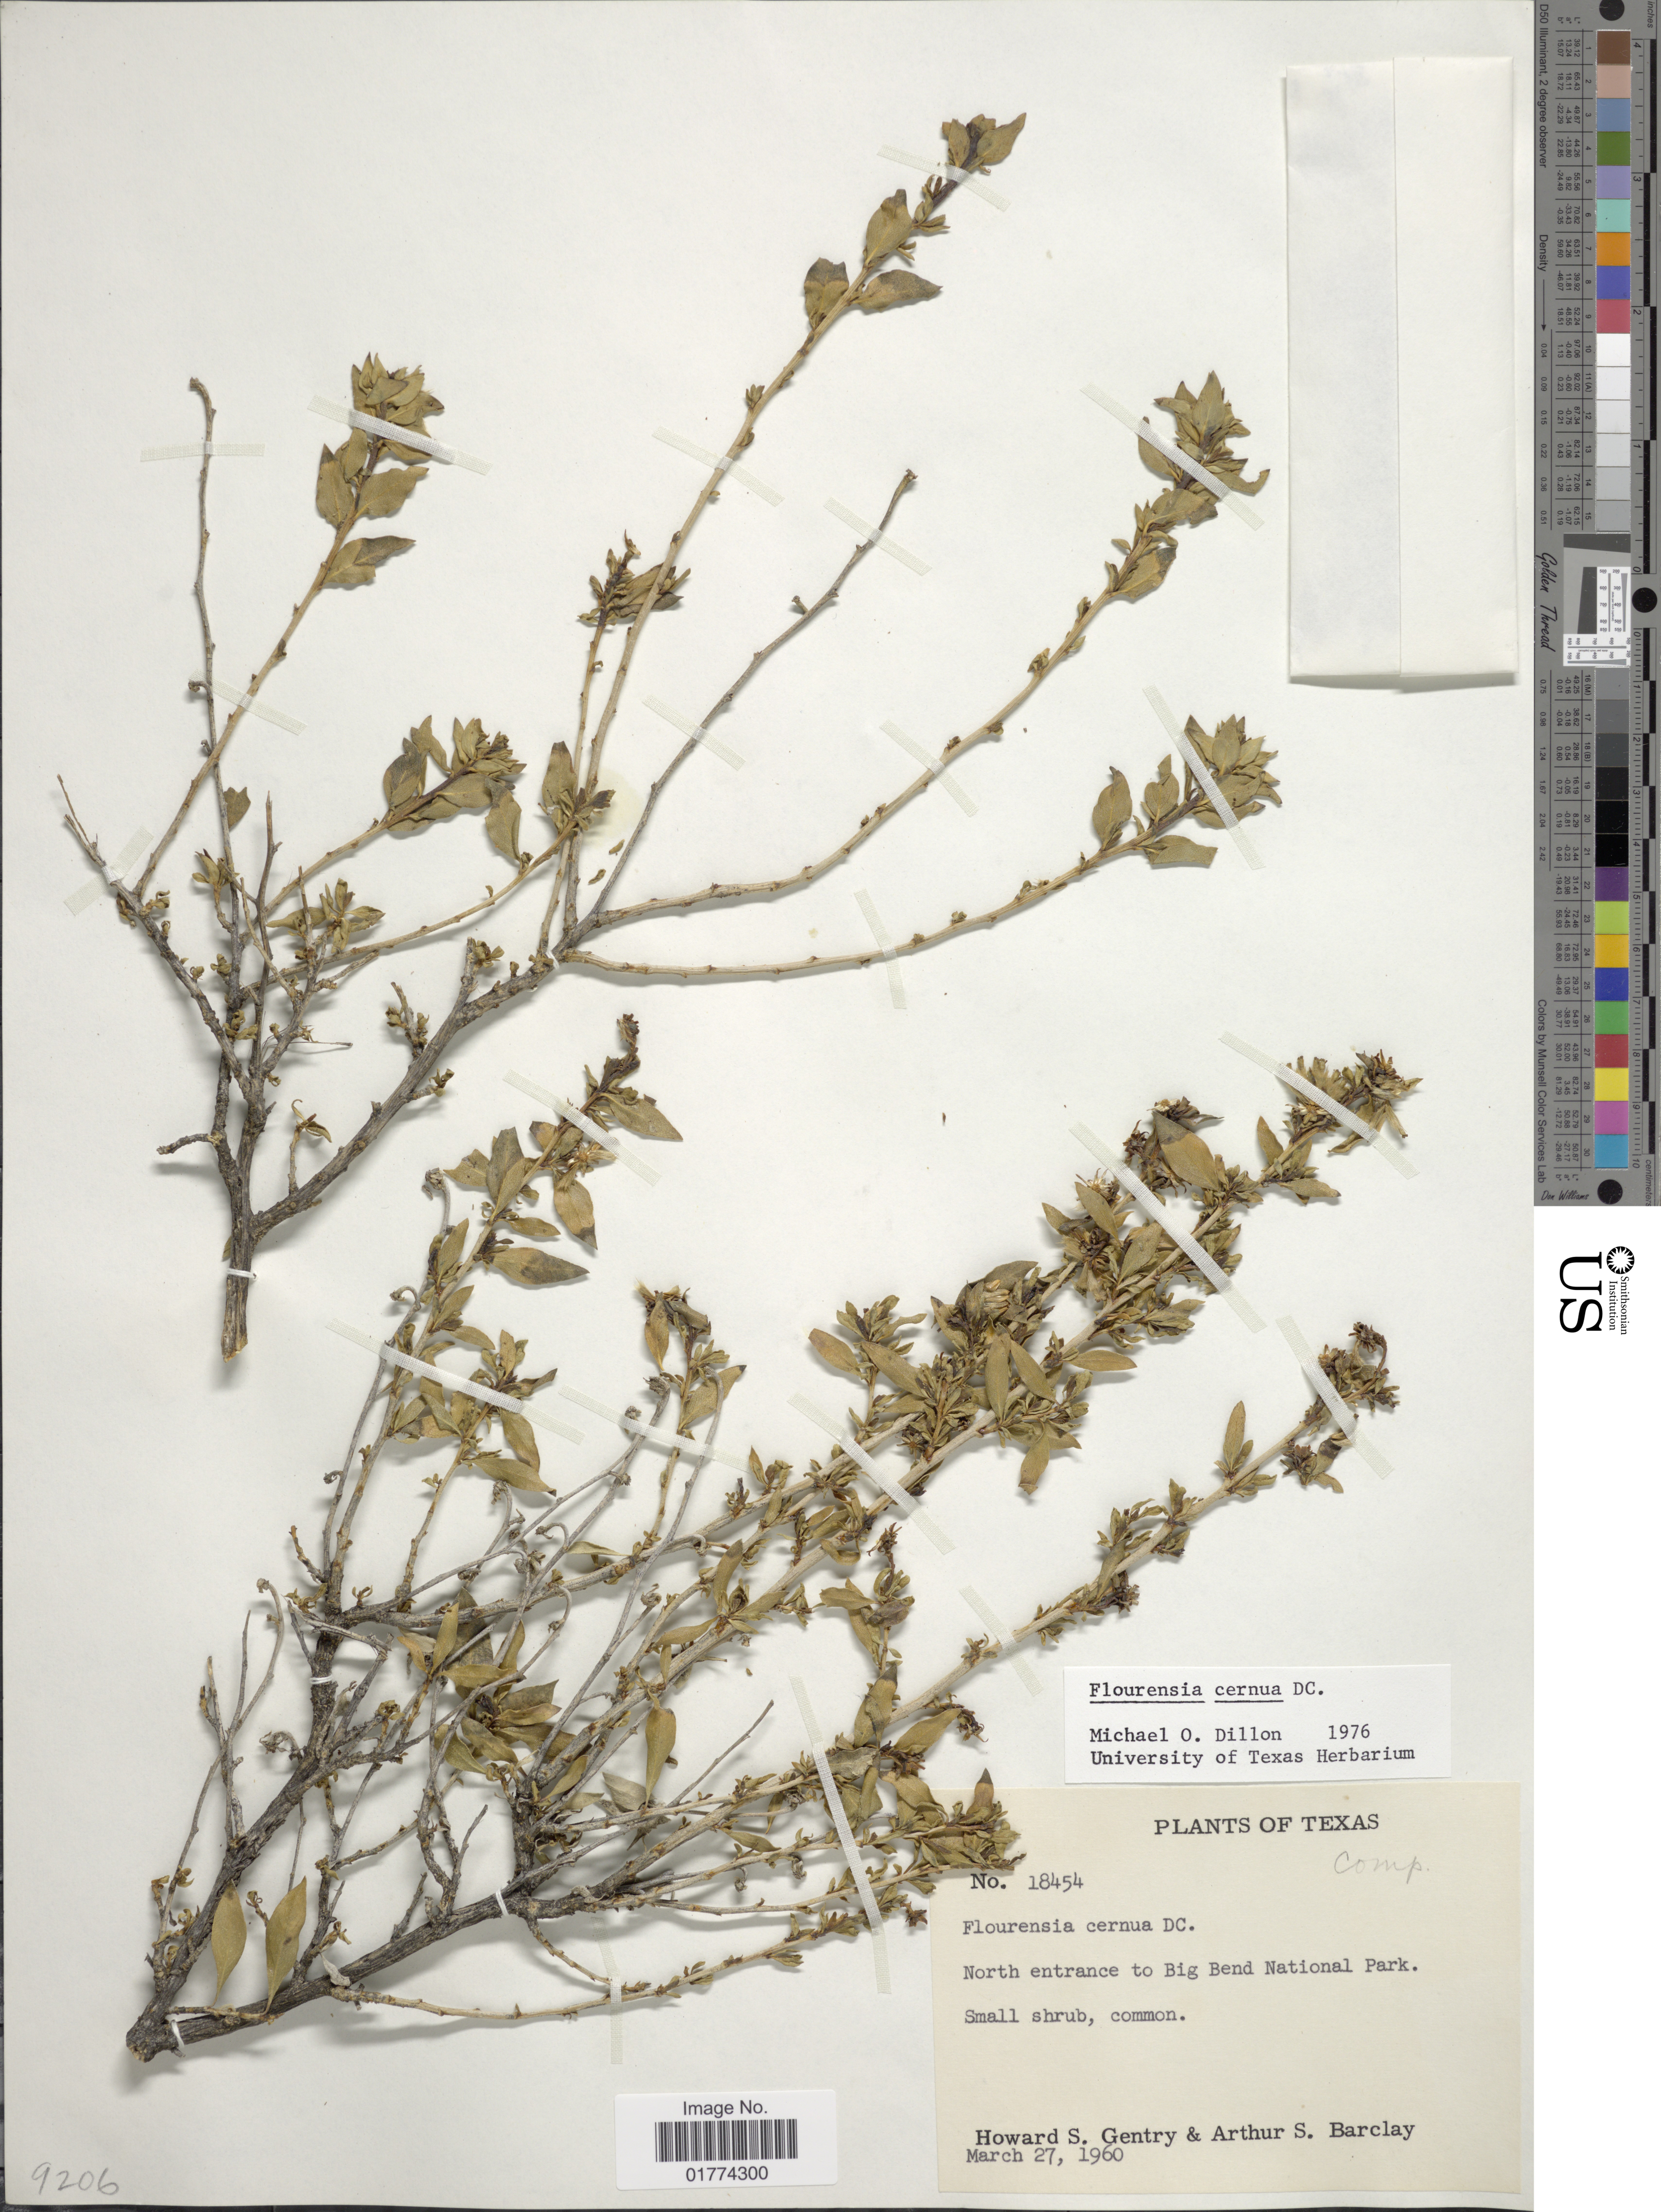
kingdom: Plantae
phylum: Tracheophyta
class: Magnoliopsida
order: Asterales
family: Asteraceae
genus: Flourensia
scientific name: Flourensia cernua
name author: DC.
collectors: H. S. Gentry & A. S. Barclay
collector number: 18454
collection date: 1960-03-27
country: United States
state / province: Texas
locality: North entrance to Big Bend National park